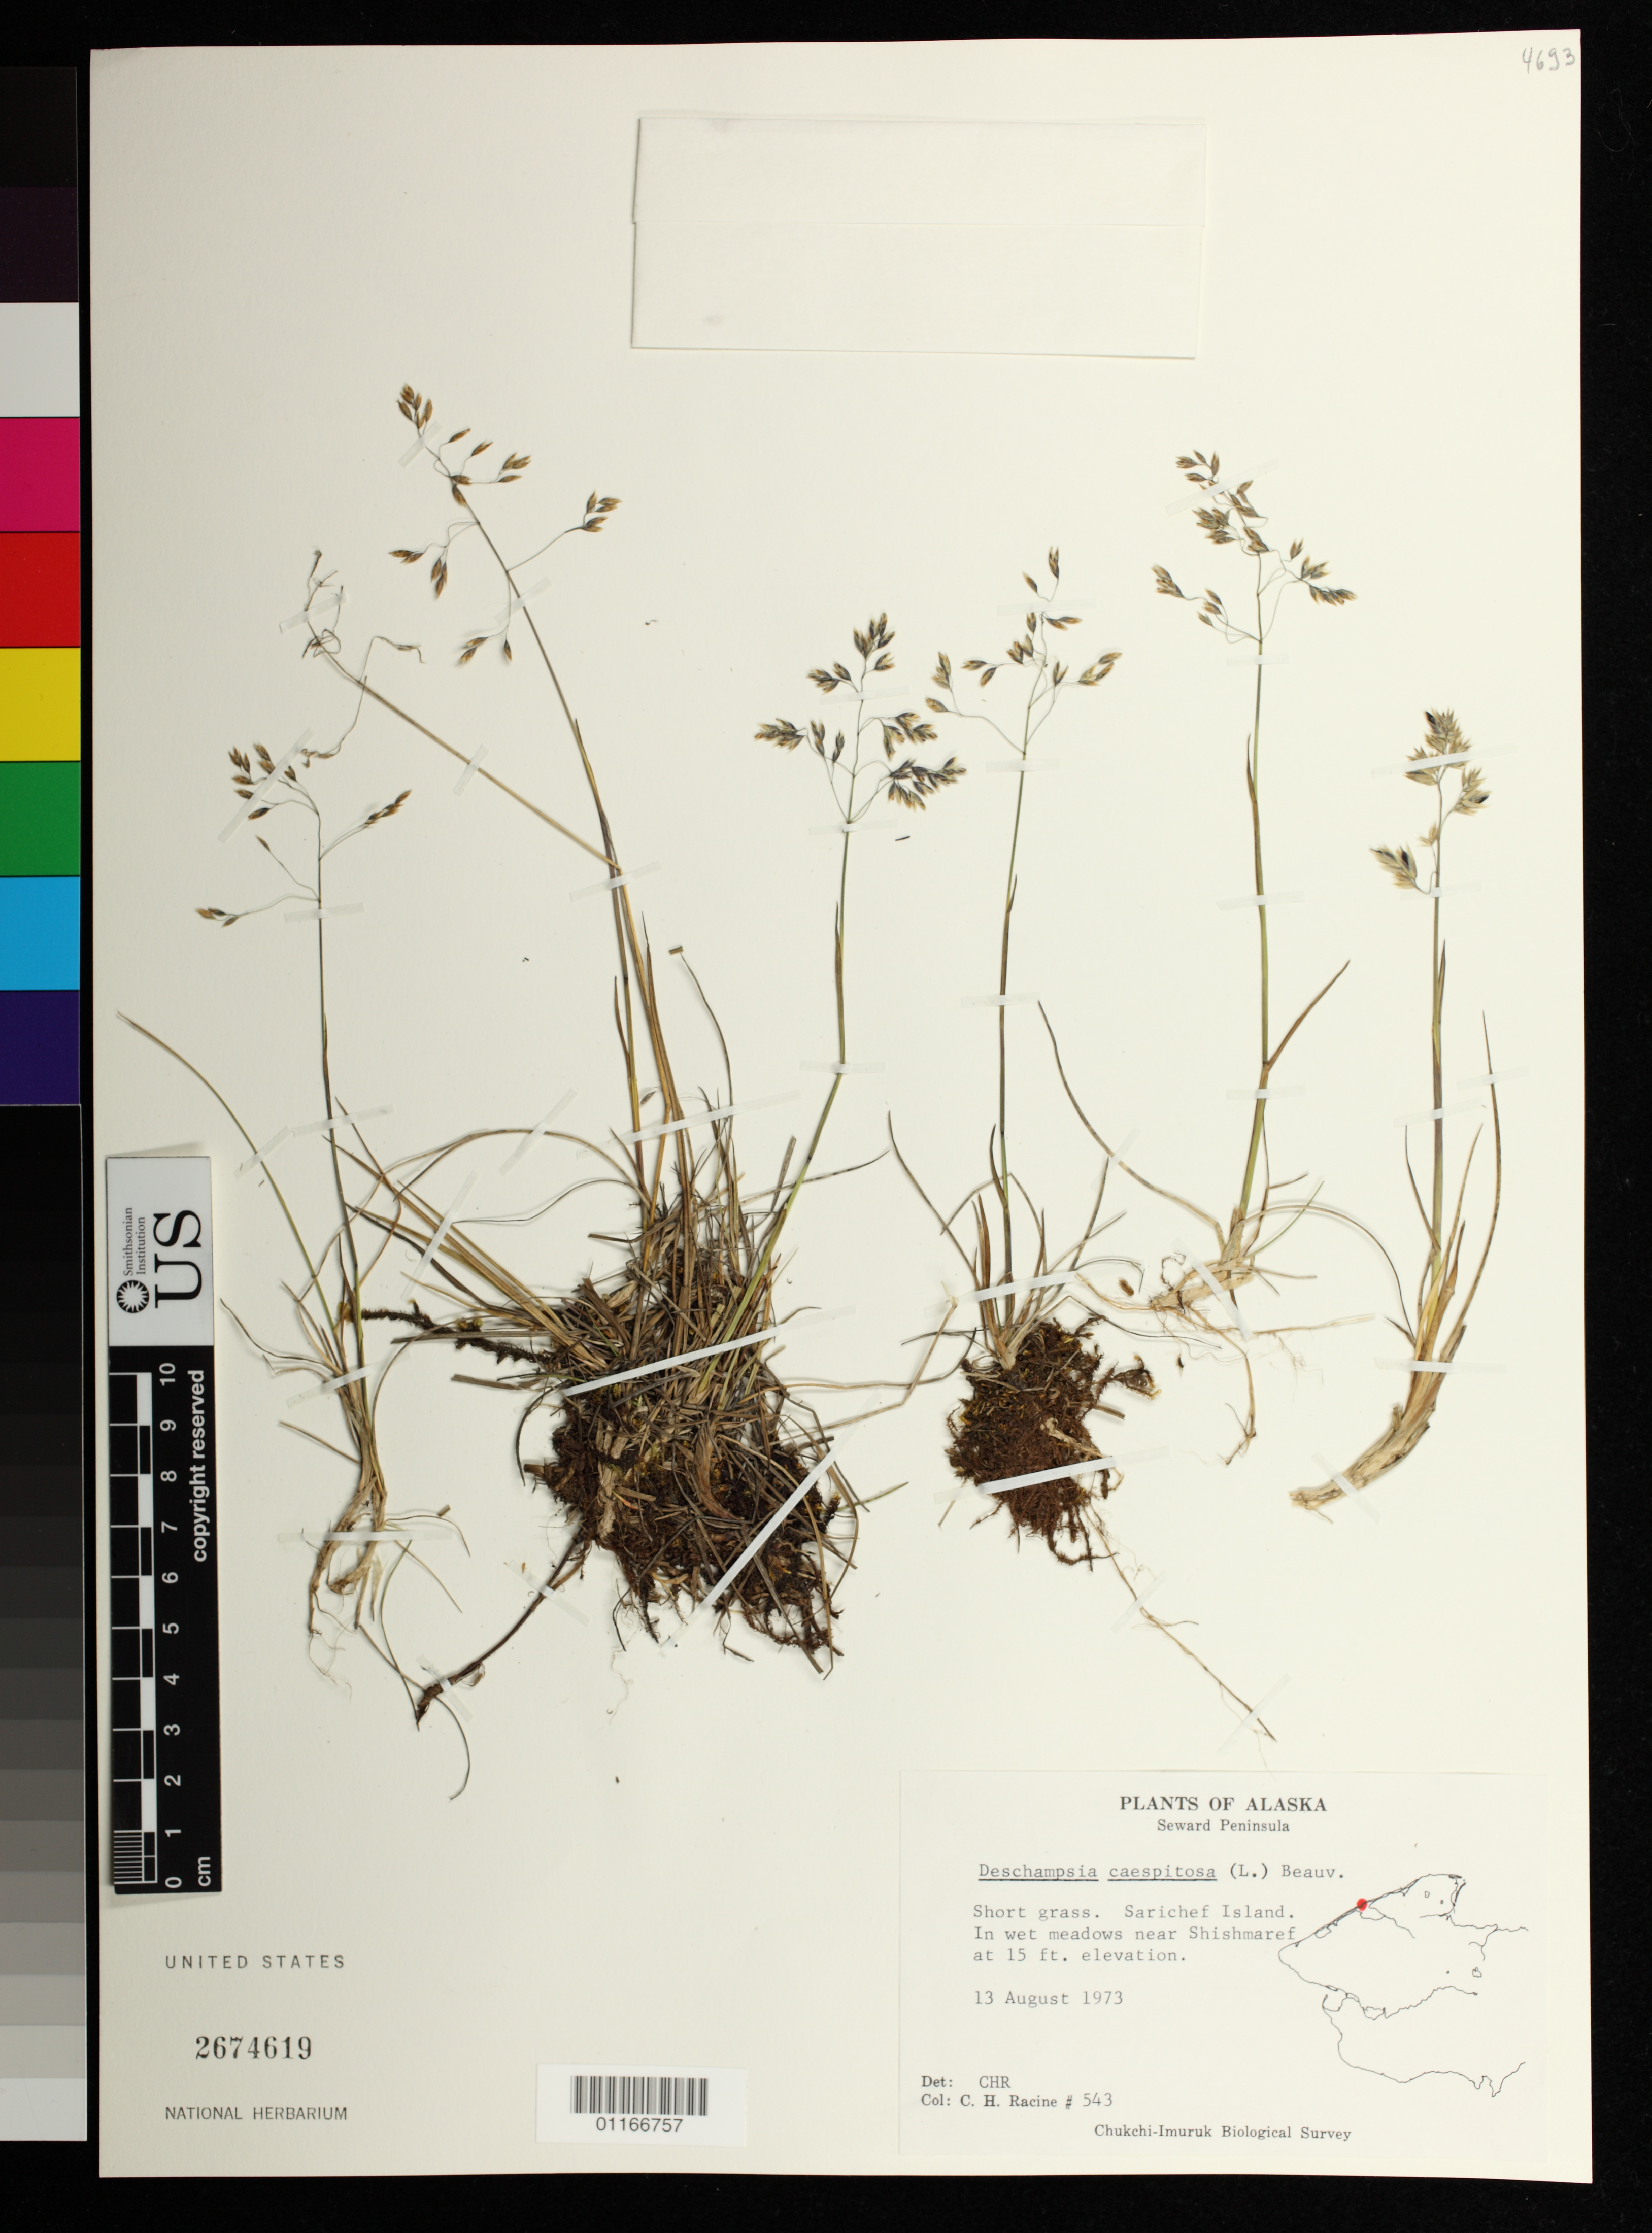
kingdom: Plantae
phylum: Tracheophyta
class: Liliopsida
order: Poales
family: Poaceae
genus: Deschampsia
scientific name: Deschampsia cespitosa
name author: (L.) P. Beauv.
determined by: Racine, C. H.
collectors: C. Racine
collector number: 543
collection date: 1973-08-13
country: United States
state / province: Alaska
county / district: Seward Peninsula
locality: Sarichef Island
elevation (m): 5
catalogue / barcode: US 2674619